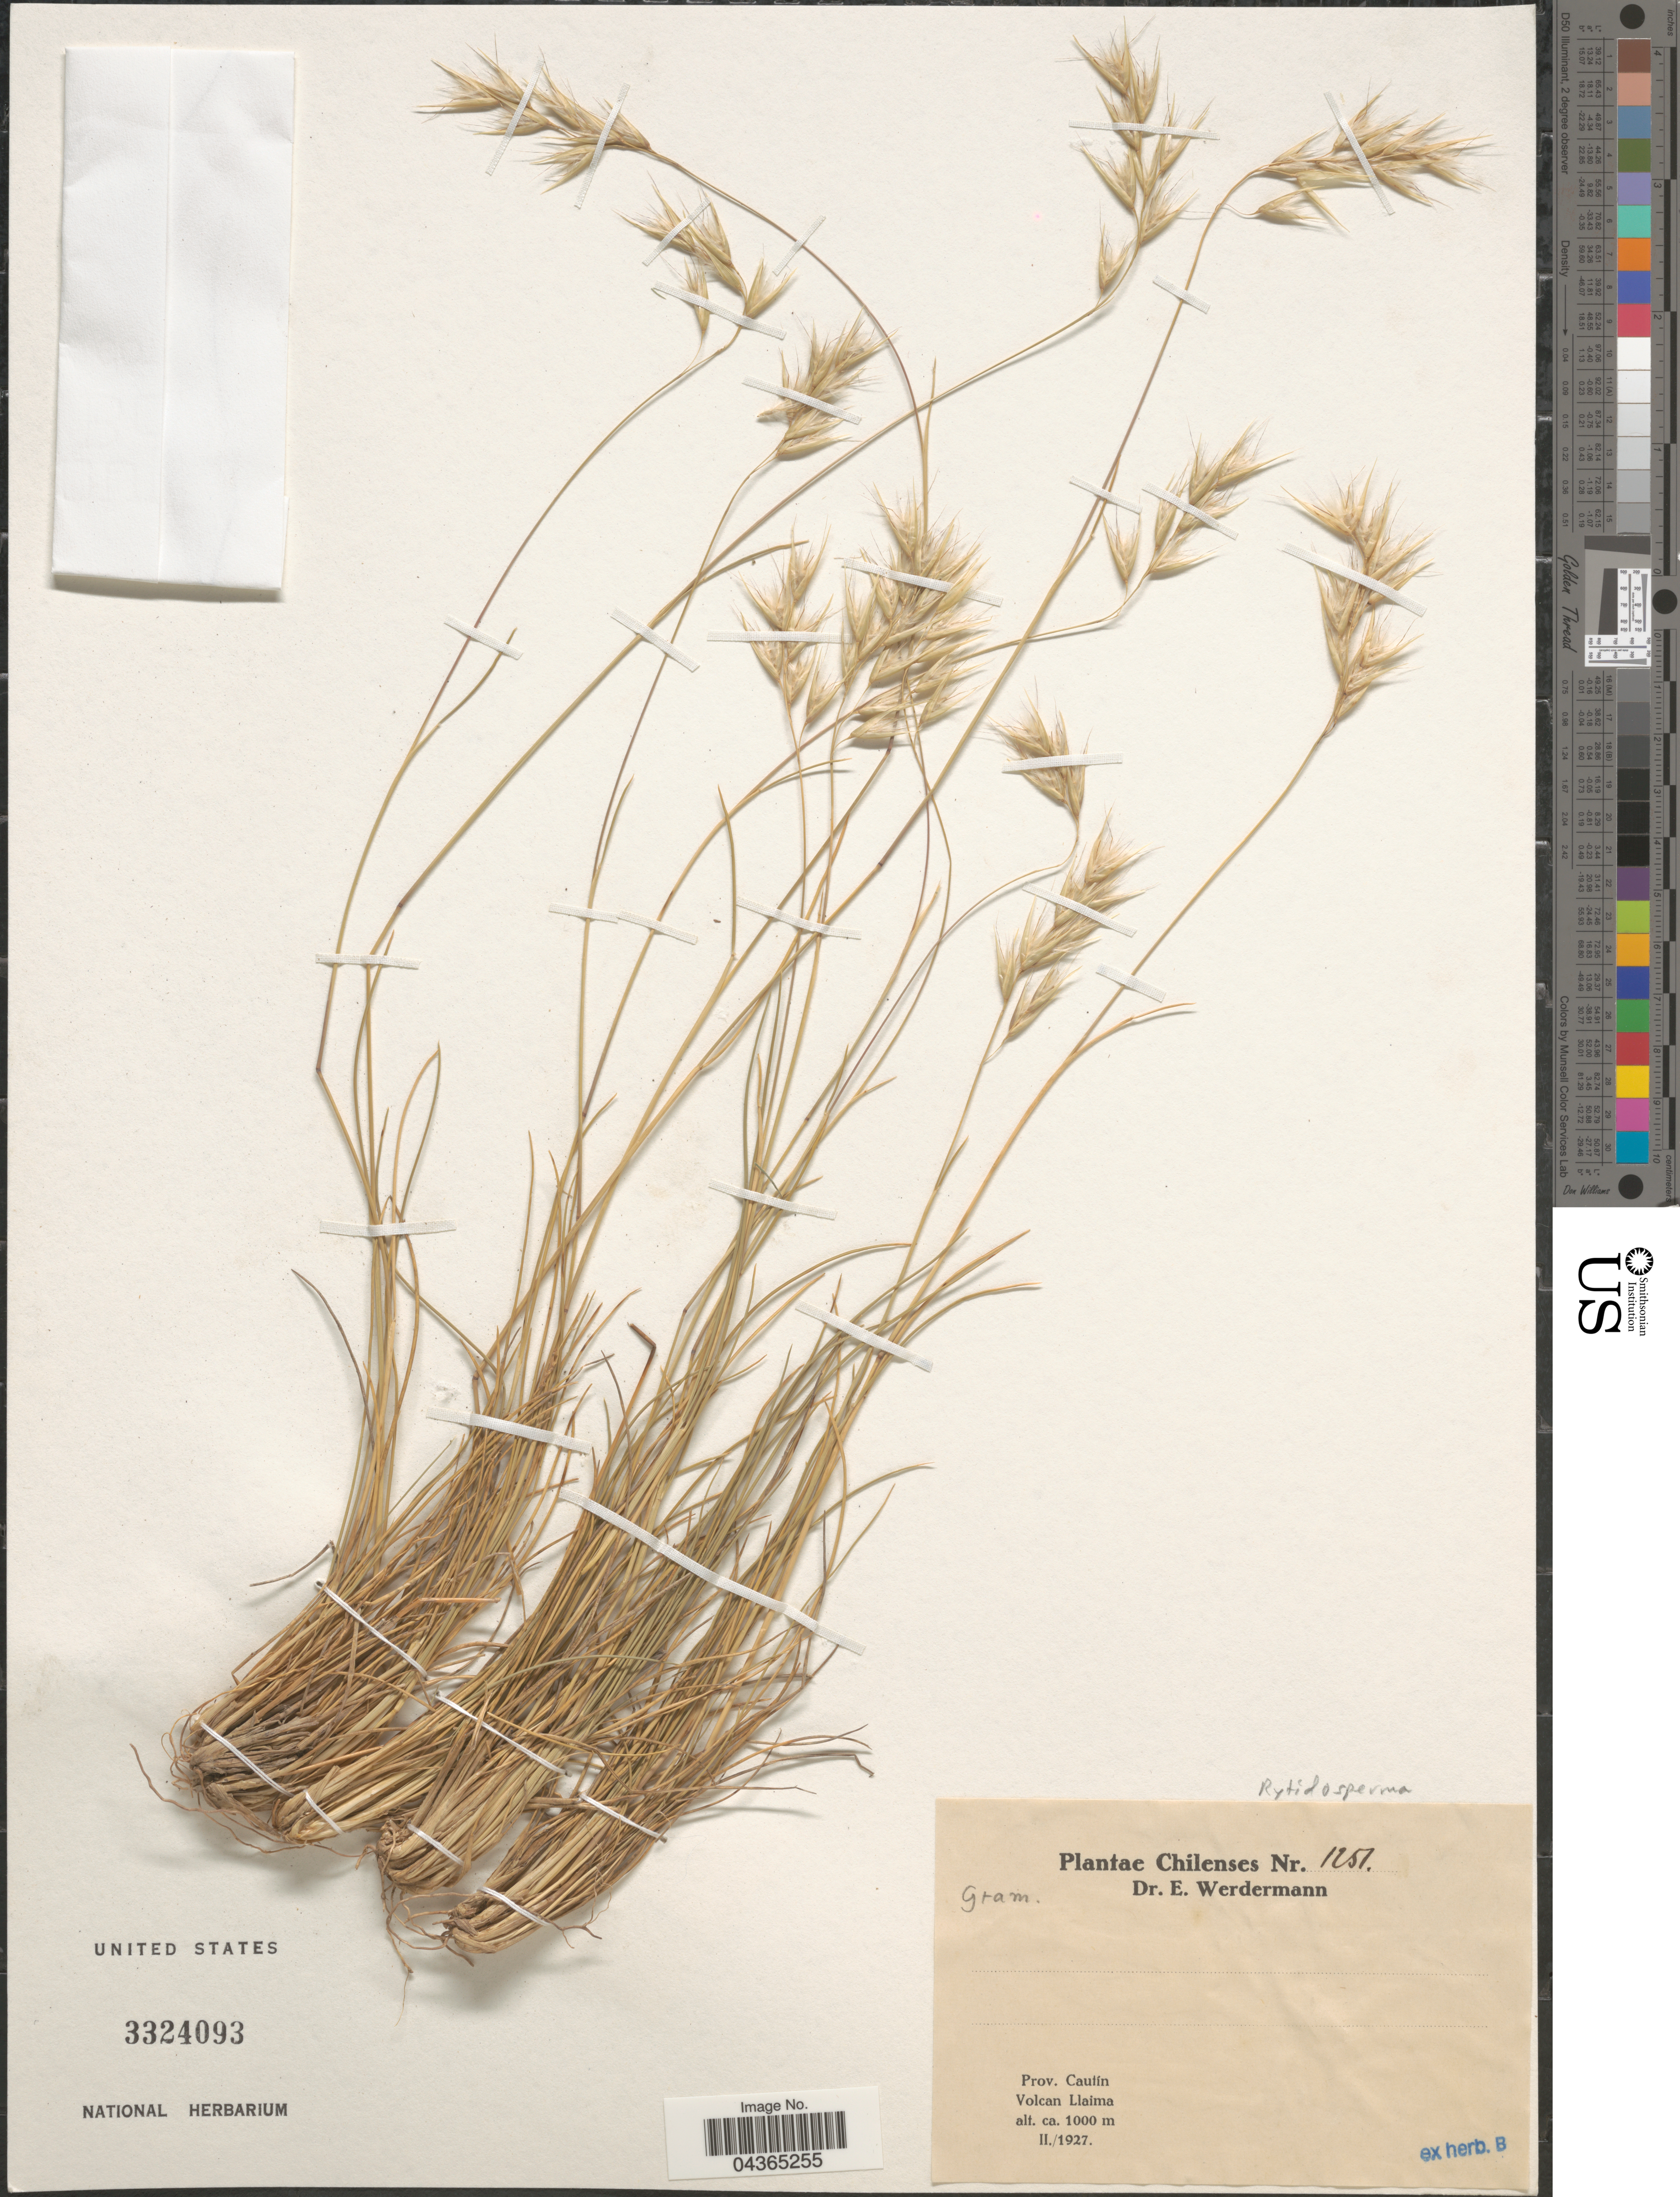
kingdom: Plantae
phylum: Tracheophyta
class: Liliopsida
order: Poales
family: Poaceae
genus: Rytidosperma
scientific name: Rytidosperma sp.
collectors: E. Werdermann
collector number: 1251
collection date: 1927-02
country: Chile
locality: Prov. Caulín. Volcan Llaima.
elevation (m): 1000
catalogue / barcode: US 3324093